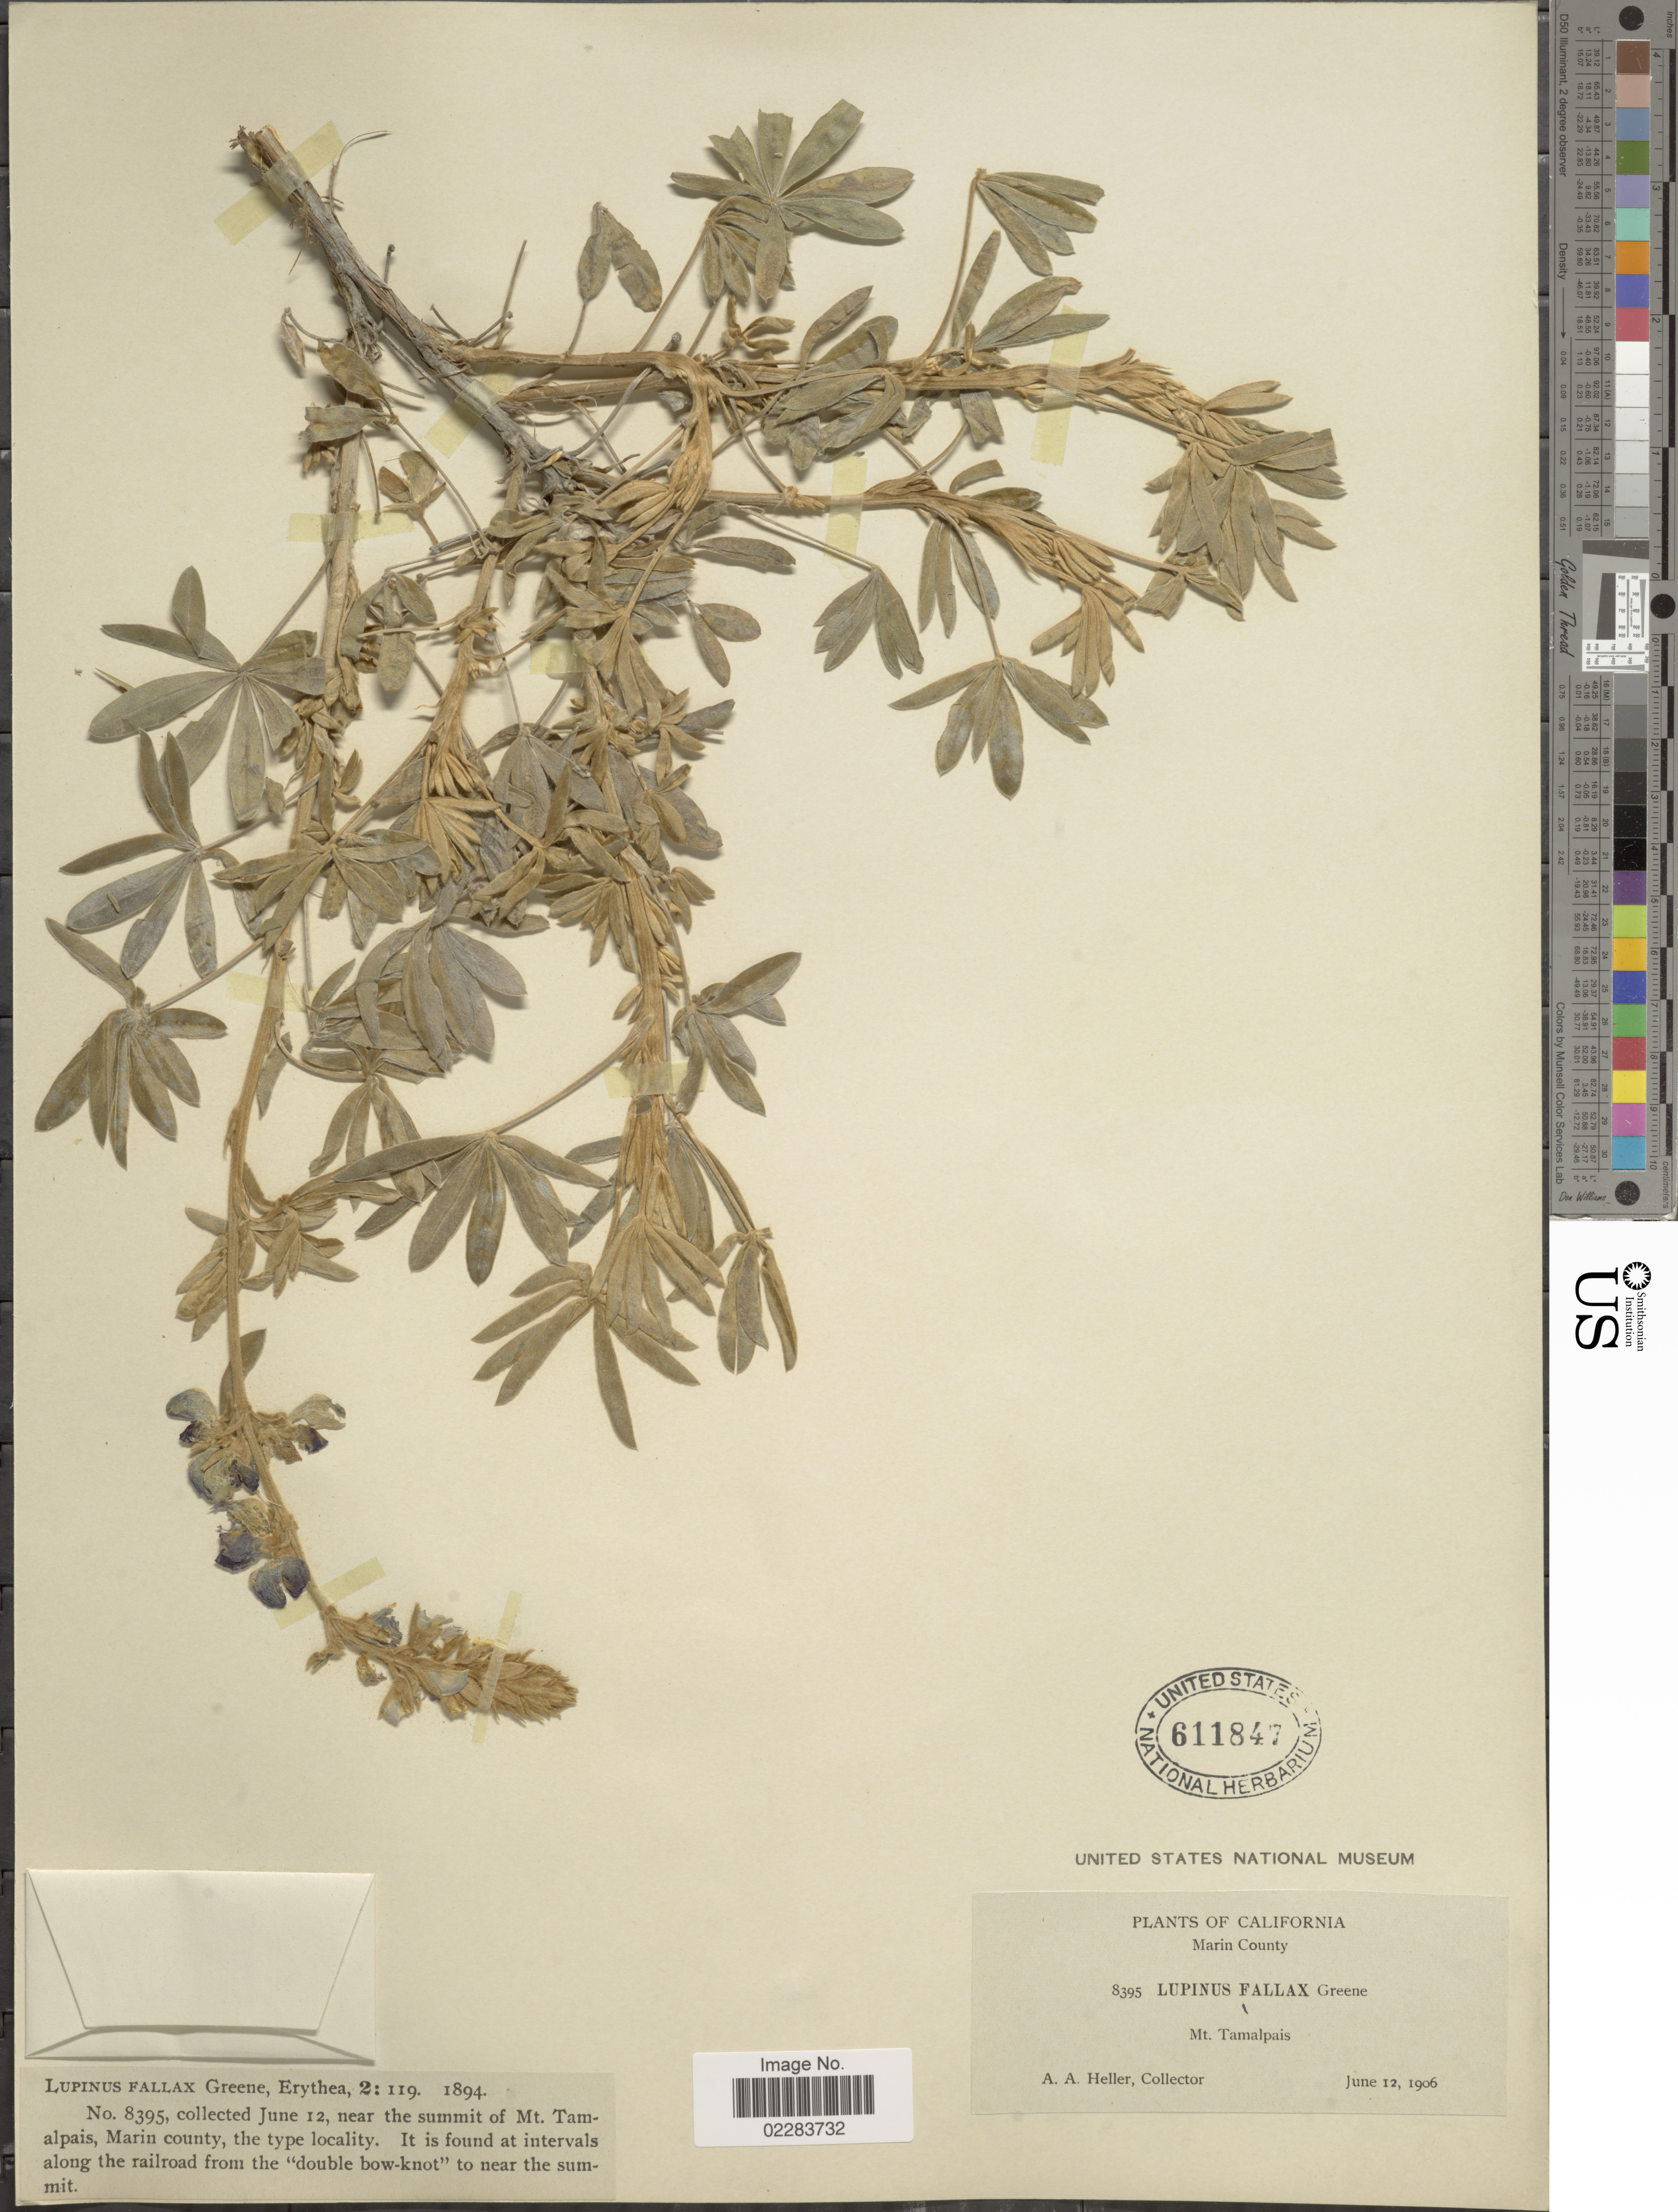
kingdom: Plantae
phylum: Tracheophyta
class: Magnoliopsida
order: Fabales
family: Fabaceae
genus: Lupinus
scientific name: Lupinus albifrons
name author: Benth.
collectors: A. A. Heller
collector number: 8395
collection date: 1906-06-12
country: United States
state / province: California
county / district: Marin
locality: Marin County. near the summit of Mt. Tamalpais. It is found at intervals along the railroad from the "double bow-kot"to near the summit.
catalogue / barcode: US 611847